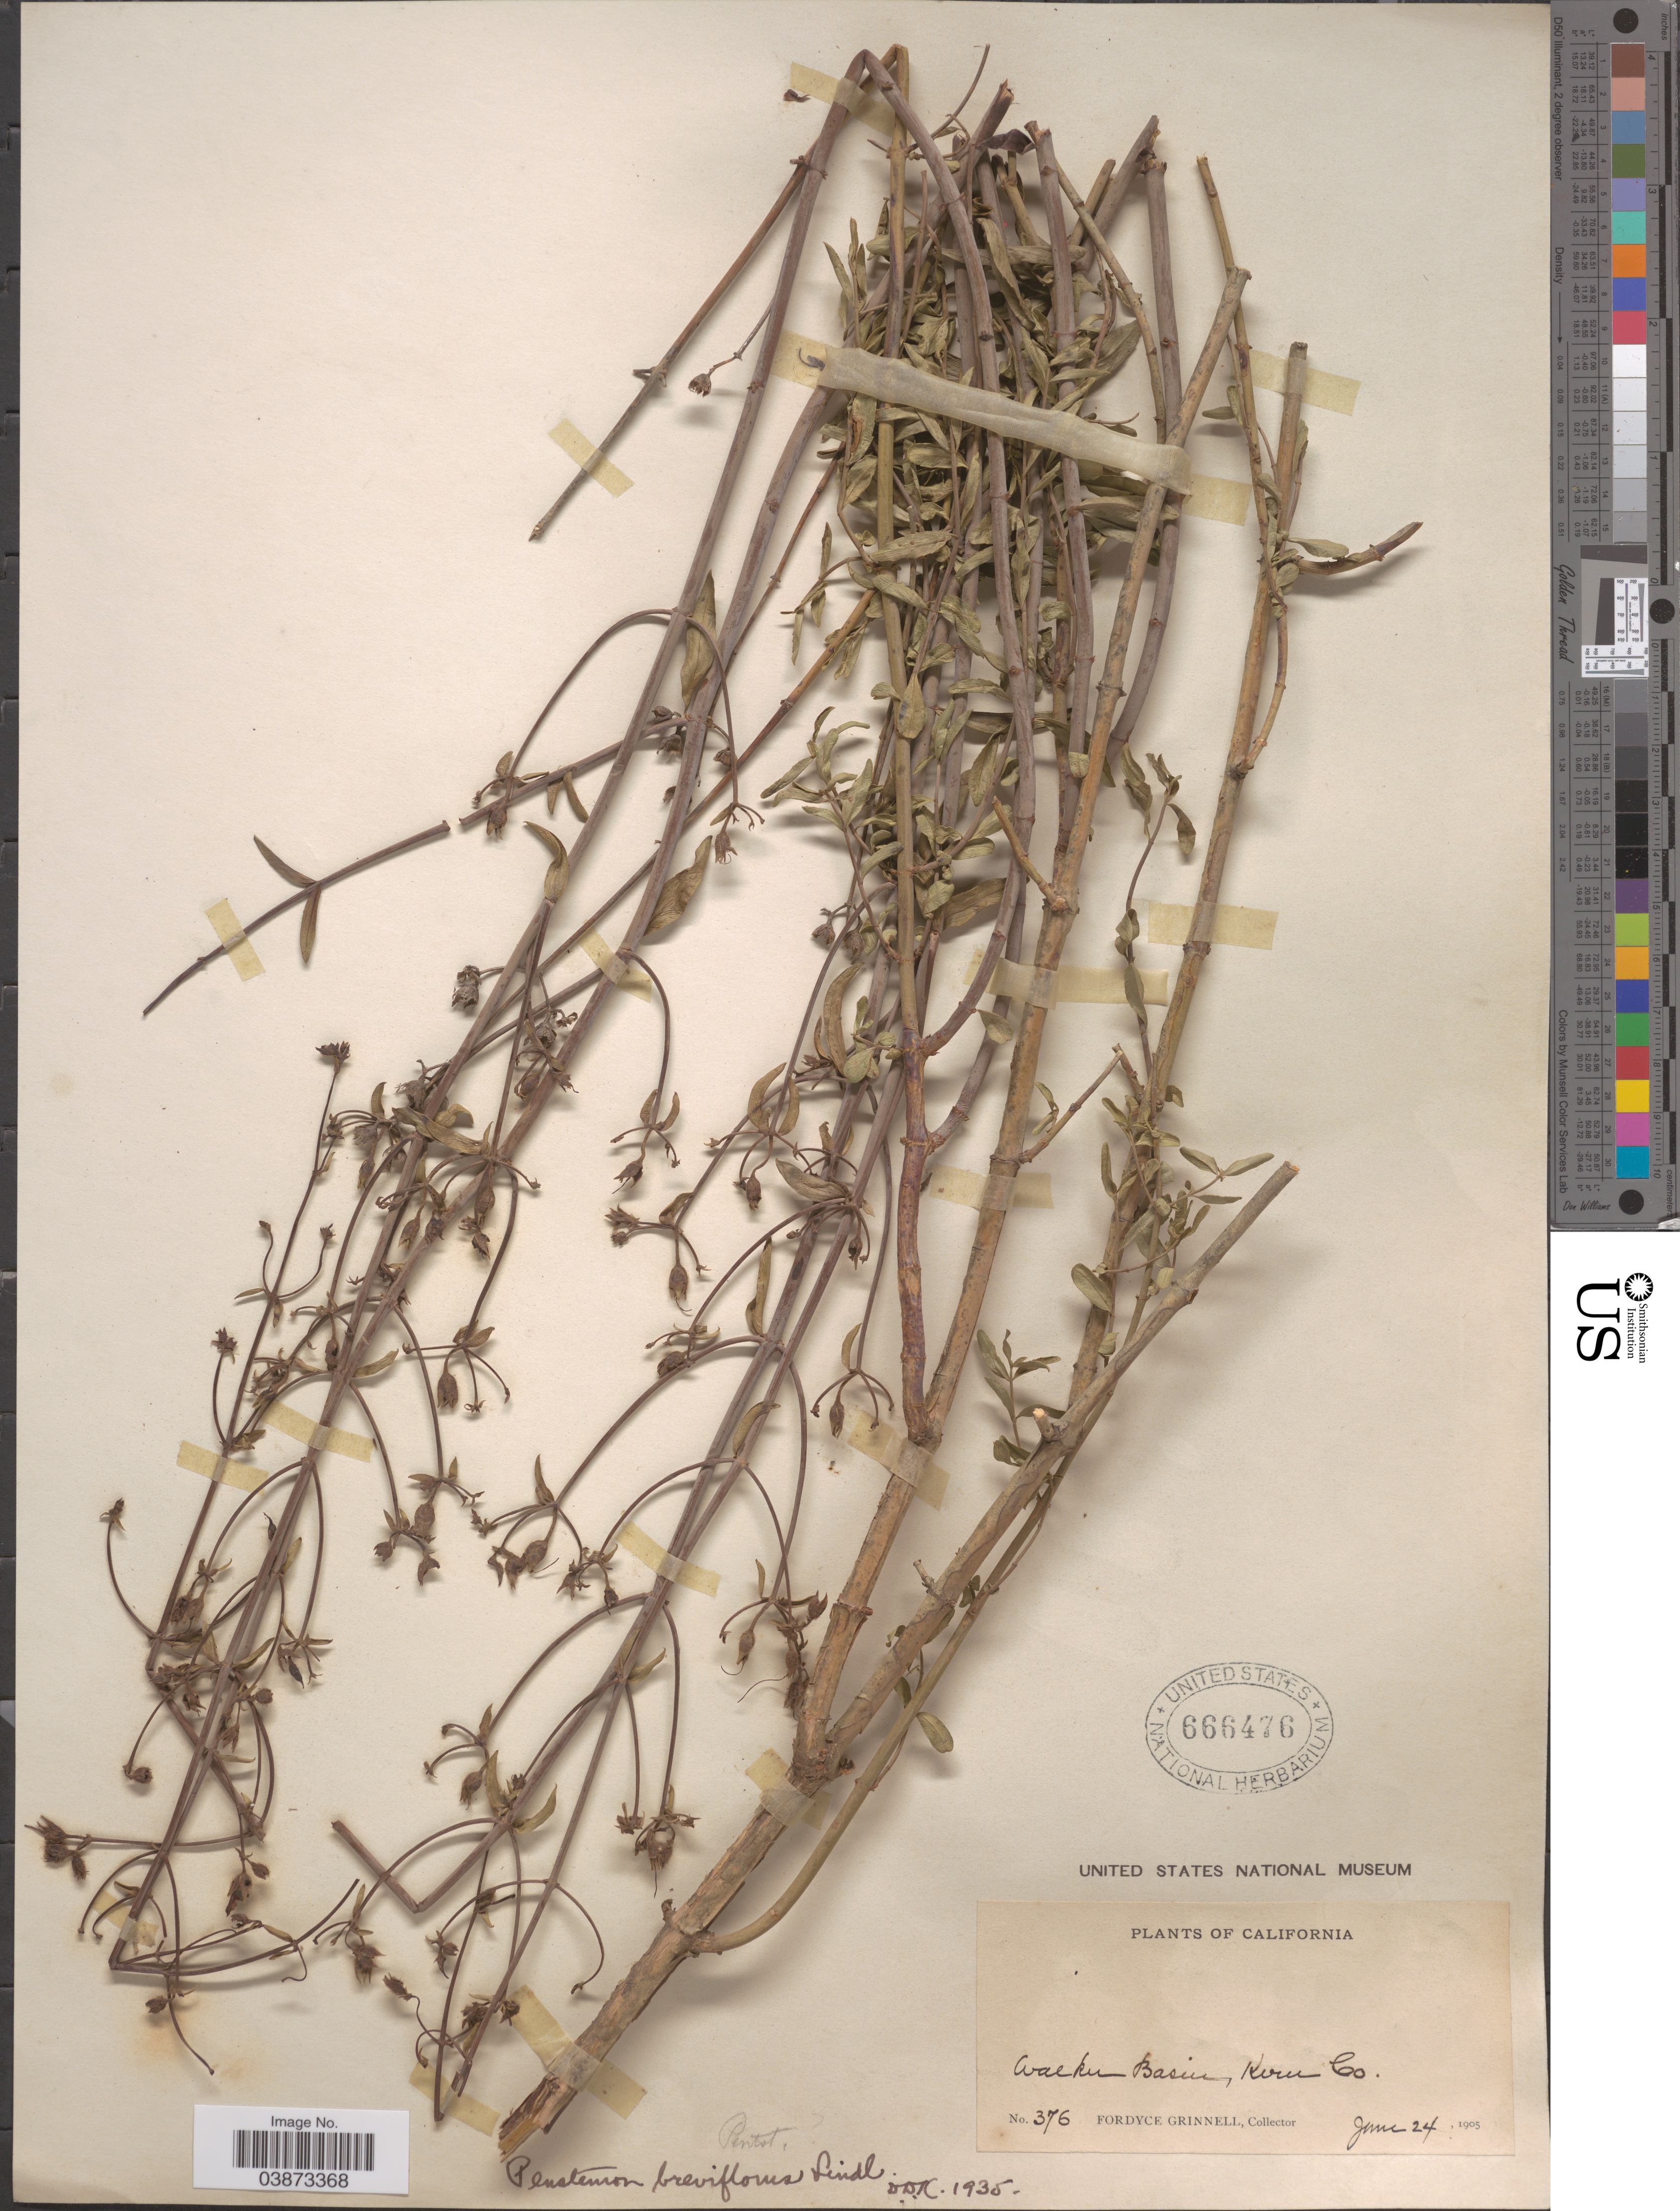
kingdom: Plantae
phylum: Tracheophyta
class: Magnoliopsida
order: Lamiales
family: Plantaginaceae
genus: Penstemon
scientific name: Penstemon breviflorus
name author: Lindl.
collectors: F. Grinnell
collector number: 376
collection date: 1905-06-24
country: United States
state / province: California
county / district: Kern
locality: Walker Basin, Kern Co.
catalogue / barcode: US 666476